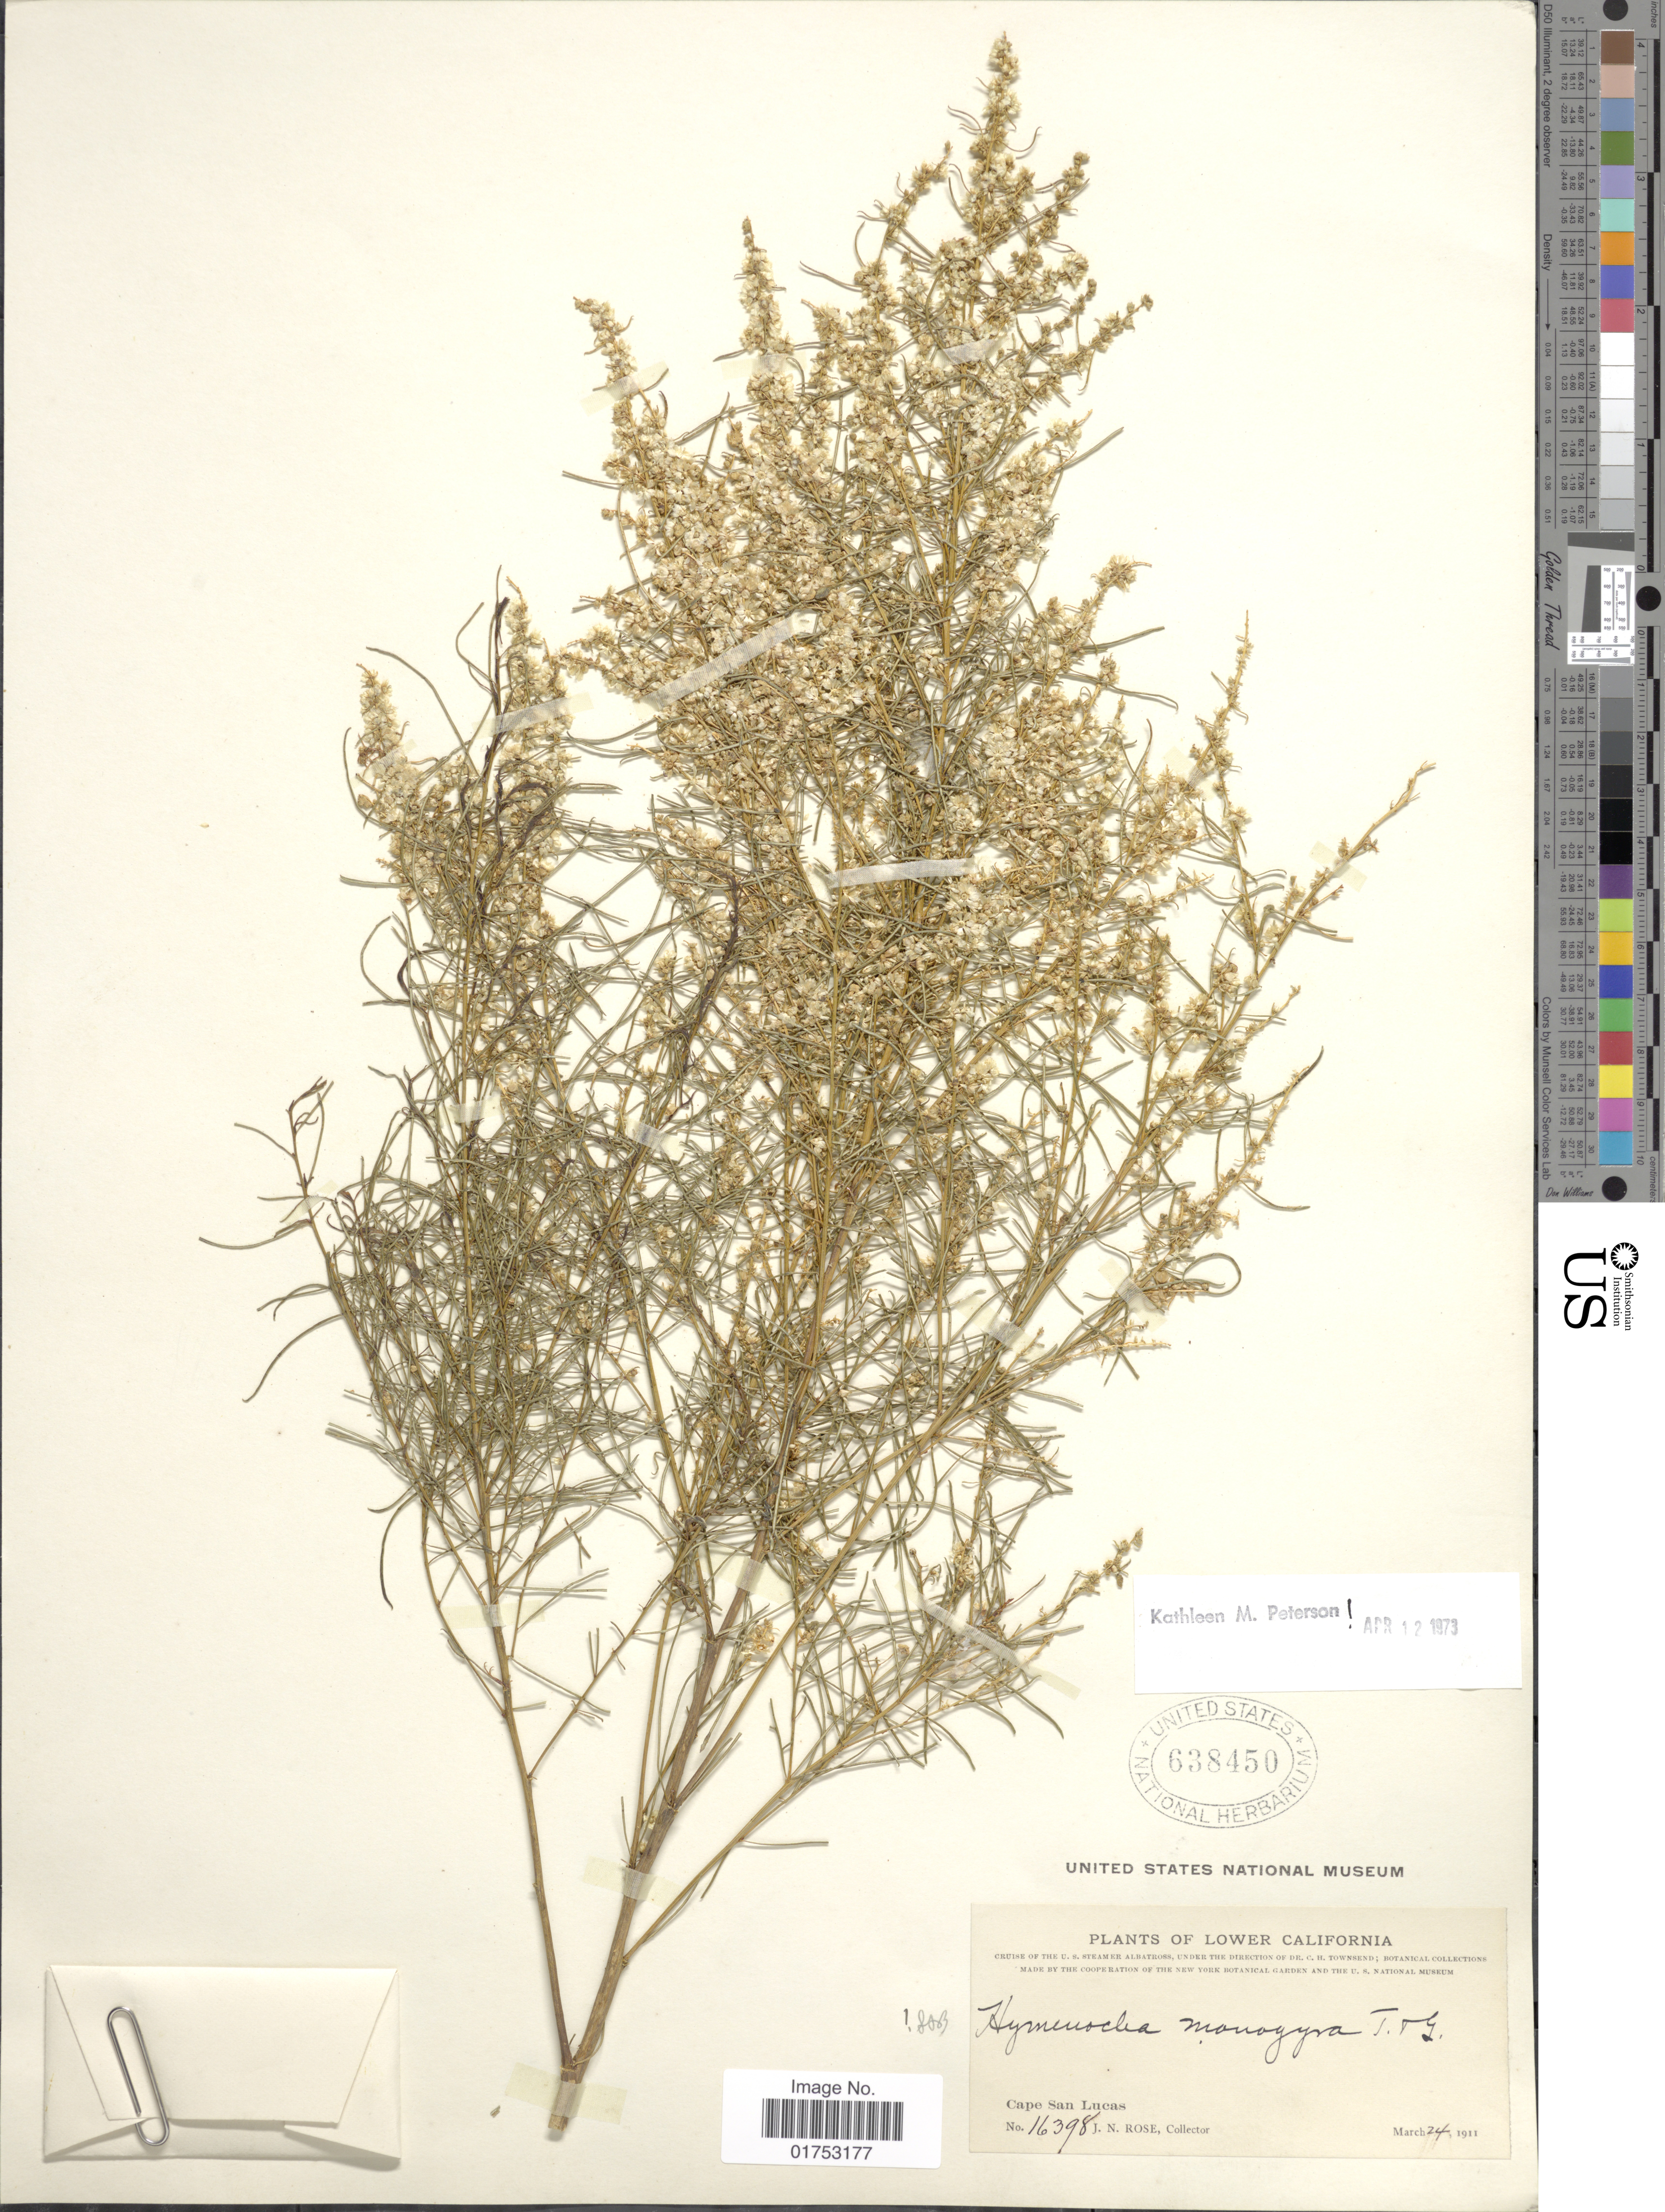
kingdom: Plantae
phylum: Tracheophyta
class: Magnoliopsida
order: Asterales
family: Asteraceae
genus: Hymenoclea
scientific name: Hymenoclea monogyra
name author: Torr. & A. Gray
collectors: J. N. Rose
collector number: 16398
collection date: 1911-03-24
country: Mexico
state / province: Baja California Sur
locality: Lower California, cape San Lucas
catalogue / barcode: US 638450